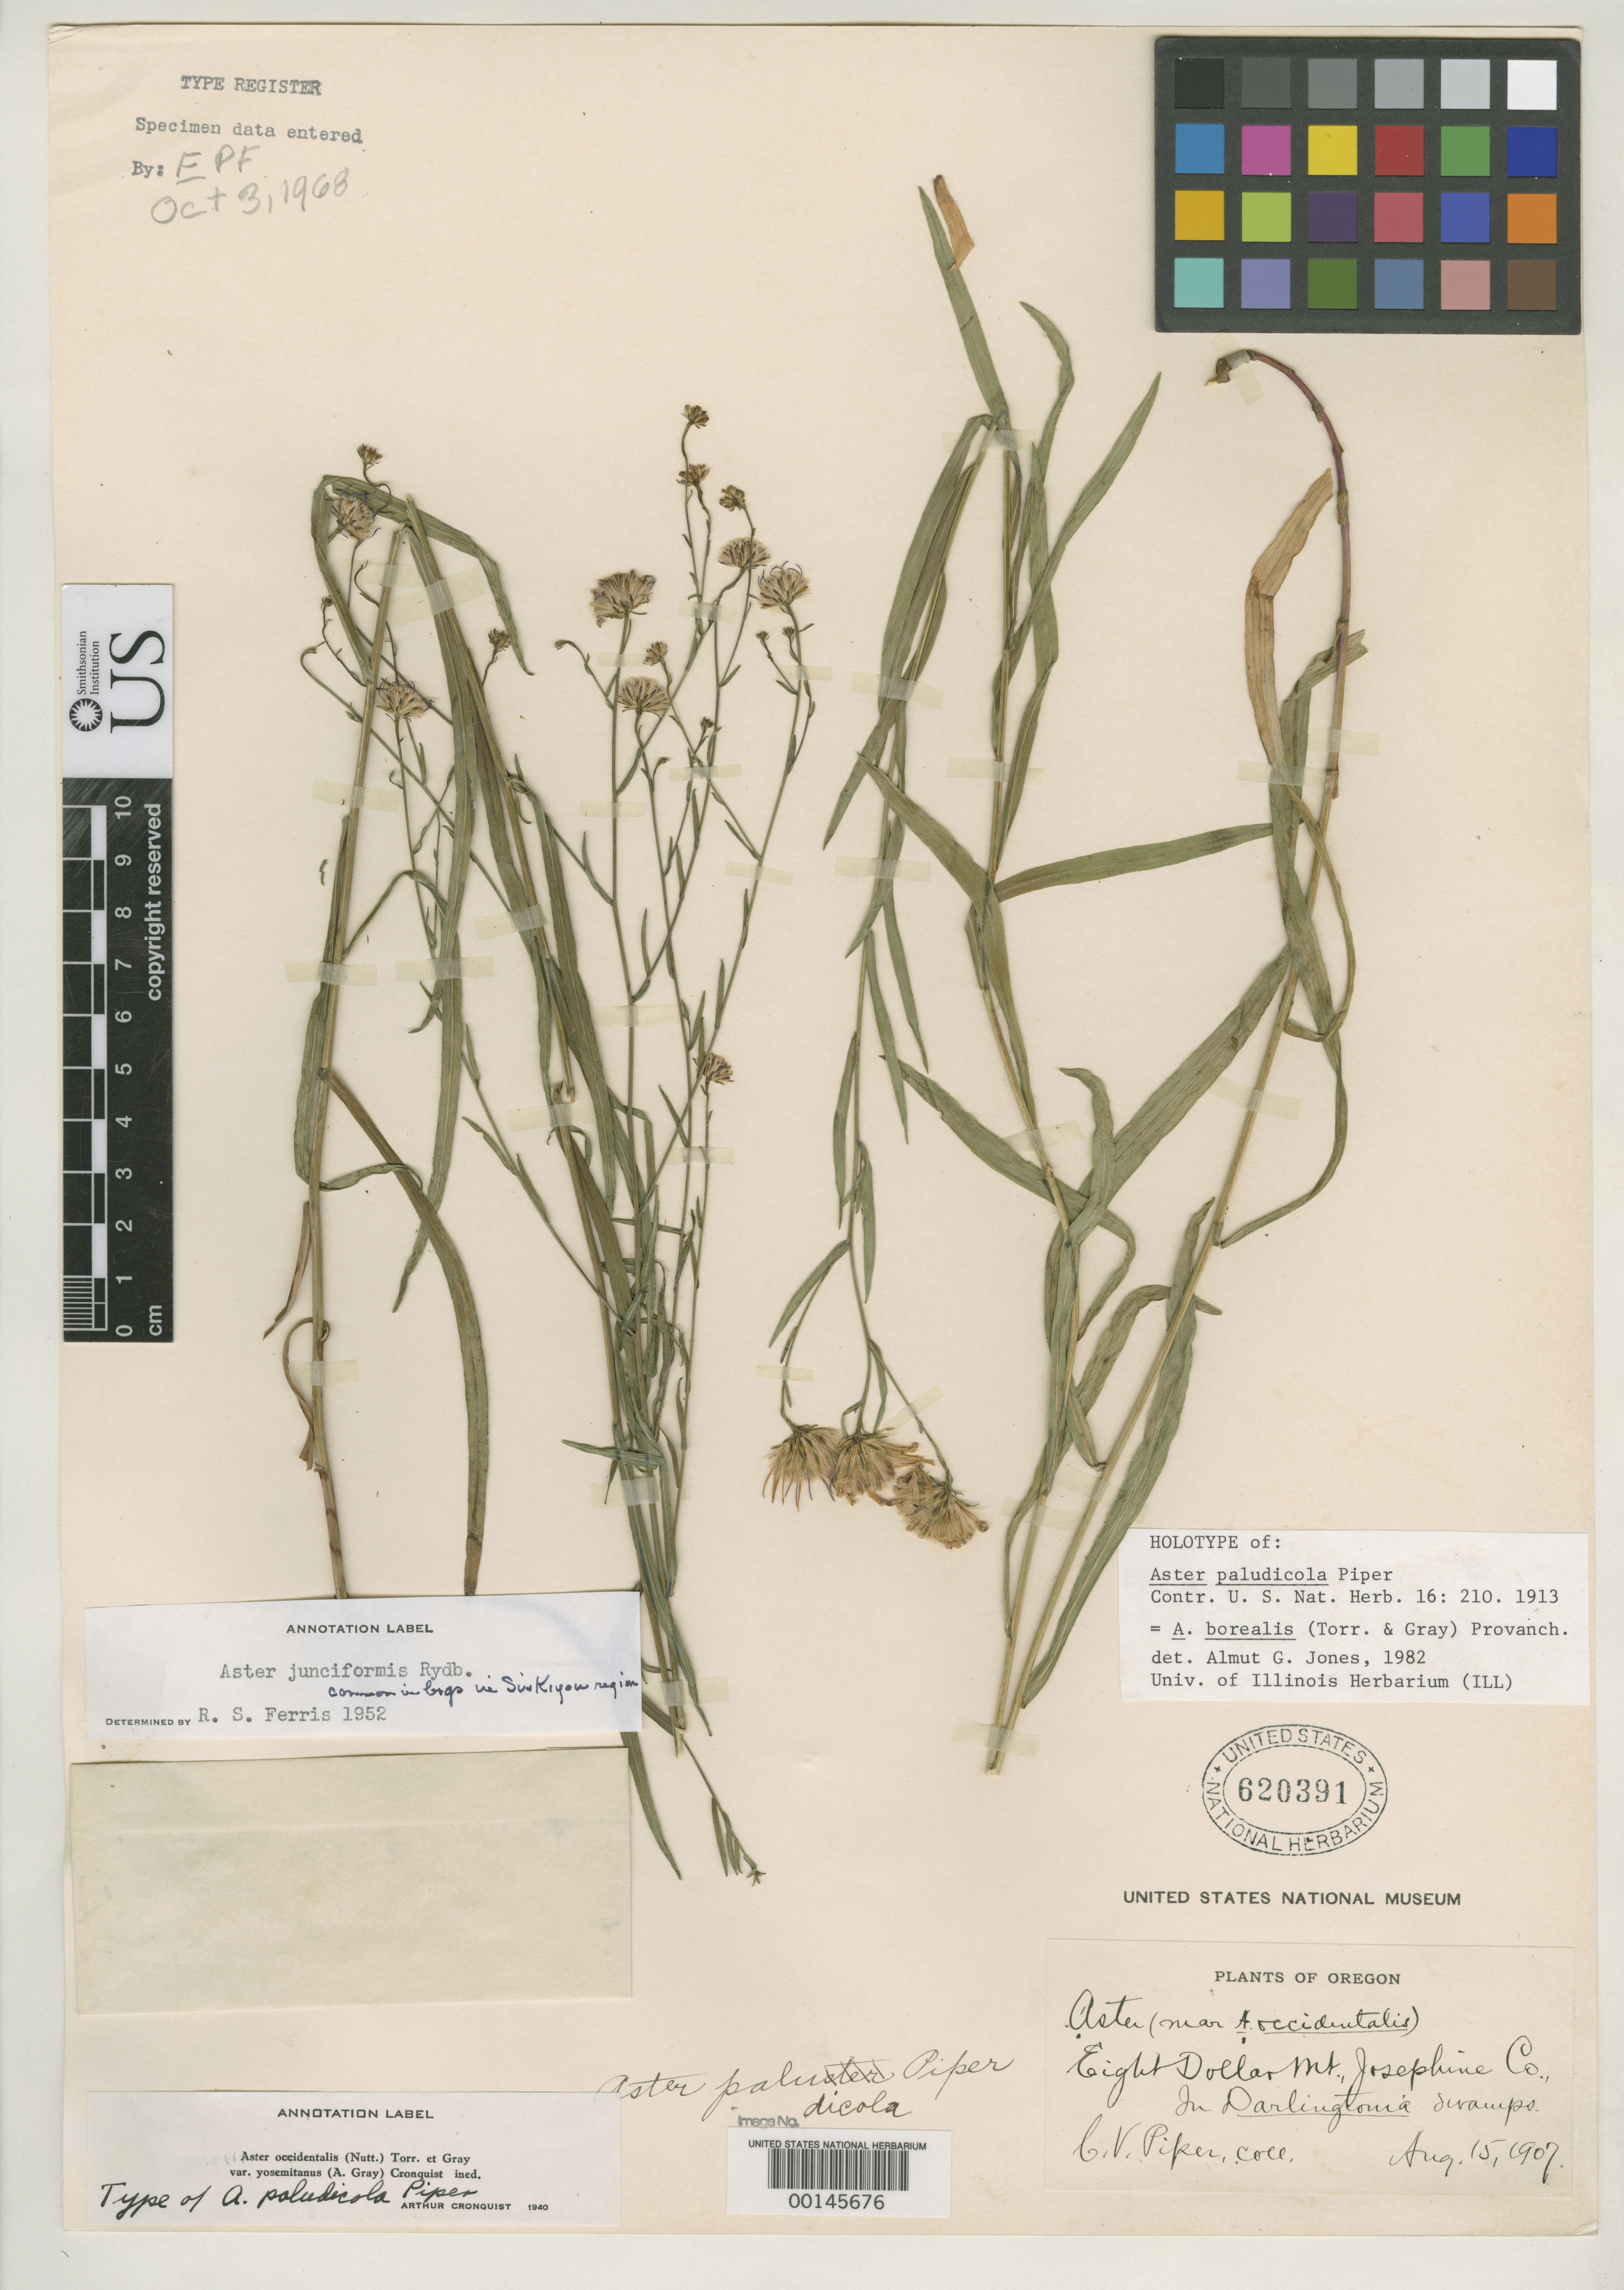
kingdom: Plantae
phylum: Tracheophyta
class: Magnoliopsida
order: Asterales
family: Asteraceae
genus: Aster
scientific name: Aster paludicola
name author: Piper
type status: Holotype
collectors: C. V. Piper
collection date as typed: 15 Aug 1907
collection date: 1907-08-15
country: United States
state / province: Oregon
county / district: Josephine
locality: Darlingtonia Swamps, Eight Dollar Mountain.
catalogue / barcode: US 620391